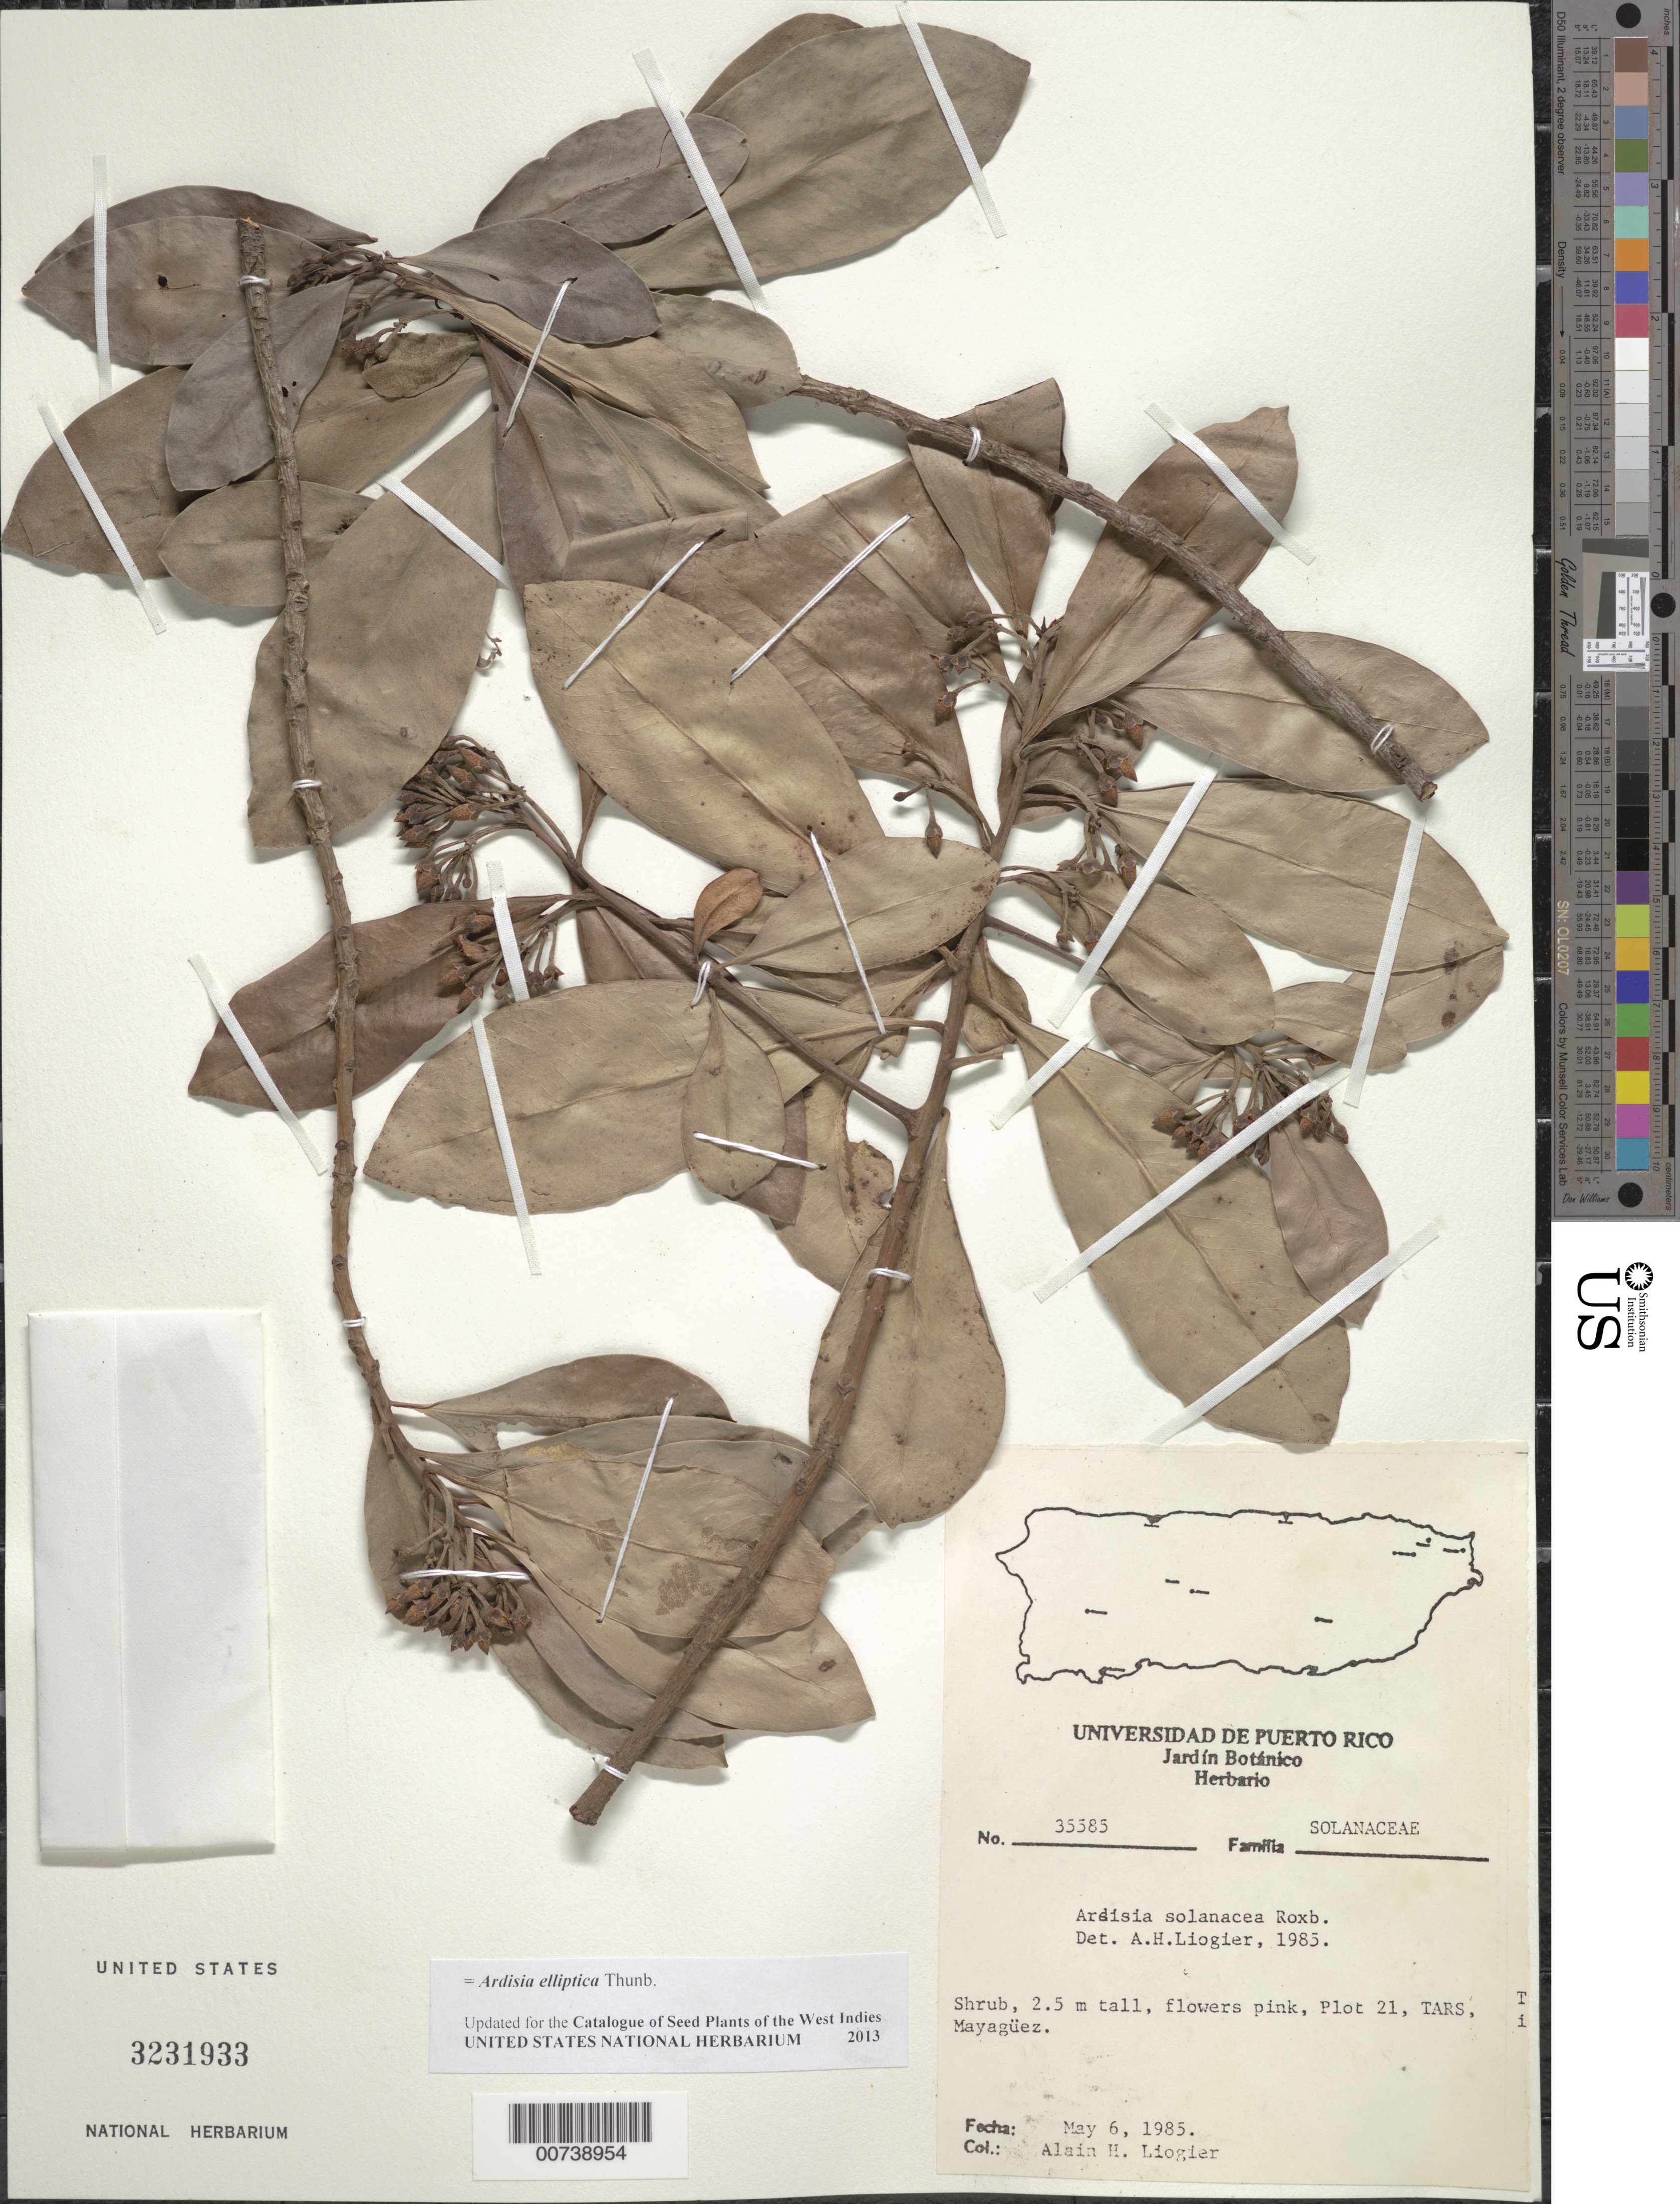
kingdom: Plantae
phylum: Tracheophyta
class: Magnoliopsida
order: Ericales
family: Primulaceae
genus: Ardisia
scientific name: Ardisia elliptica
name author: Thunb.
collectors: A. H. Liogier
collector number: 35585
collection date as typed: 06 May 1985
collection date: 1985-05-06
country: Puerto Rico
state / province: Mayagüez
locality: Plot 21, TARS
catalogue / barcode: US 3231933